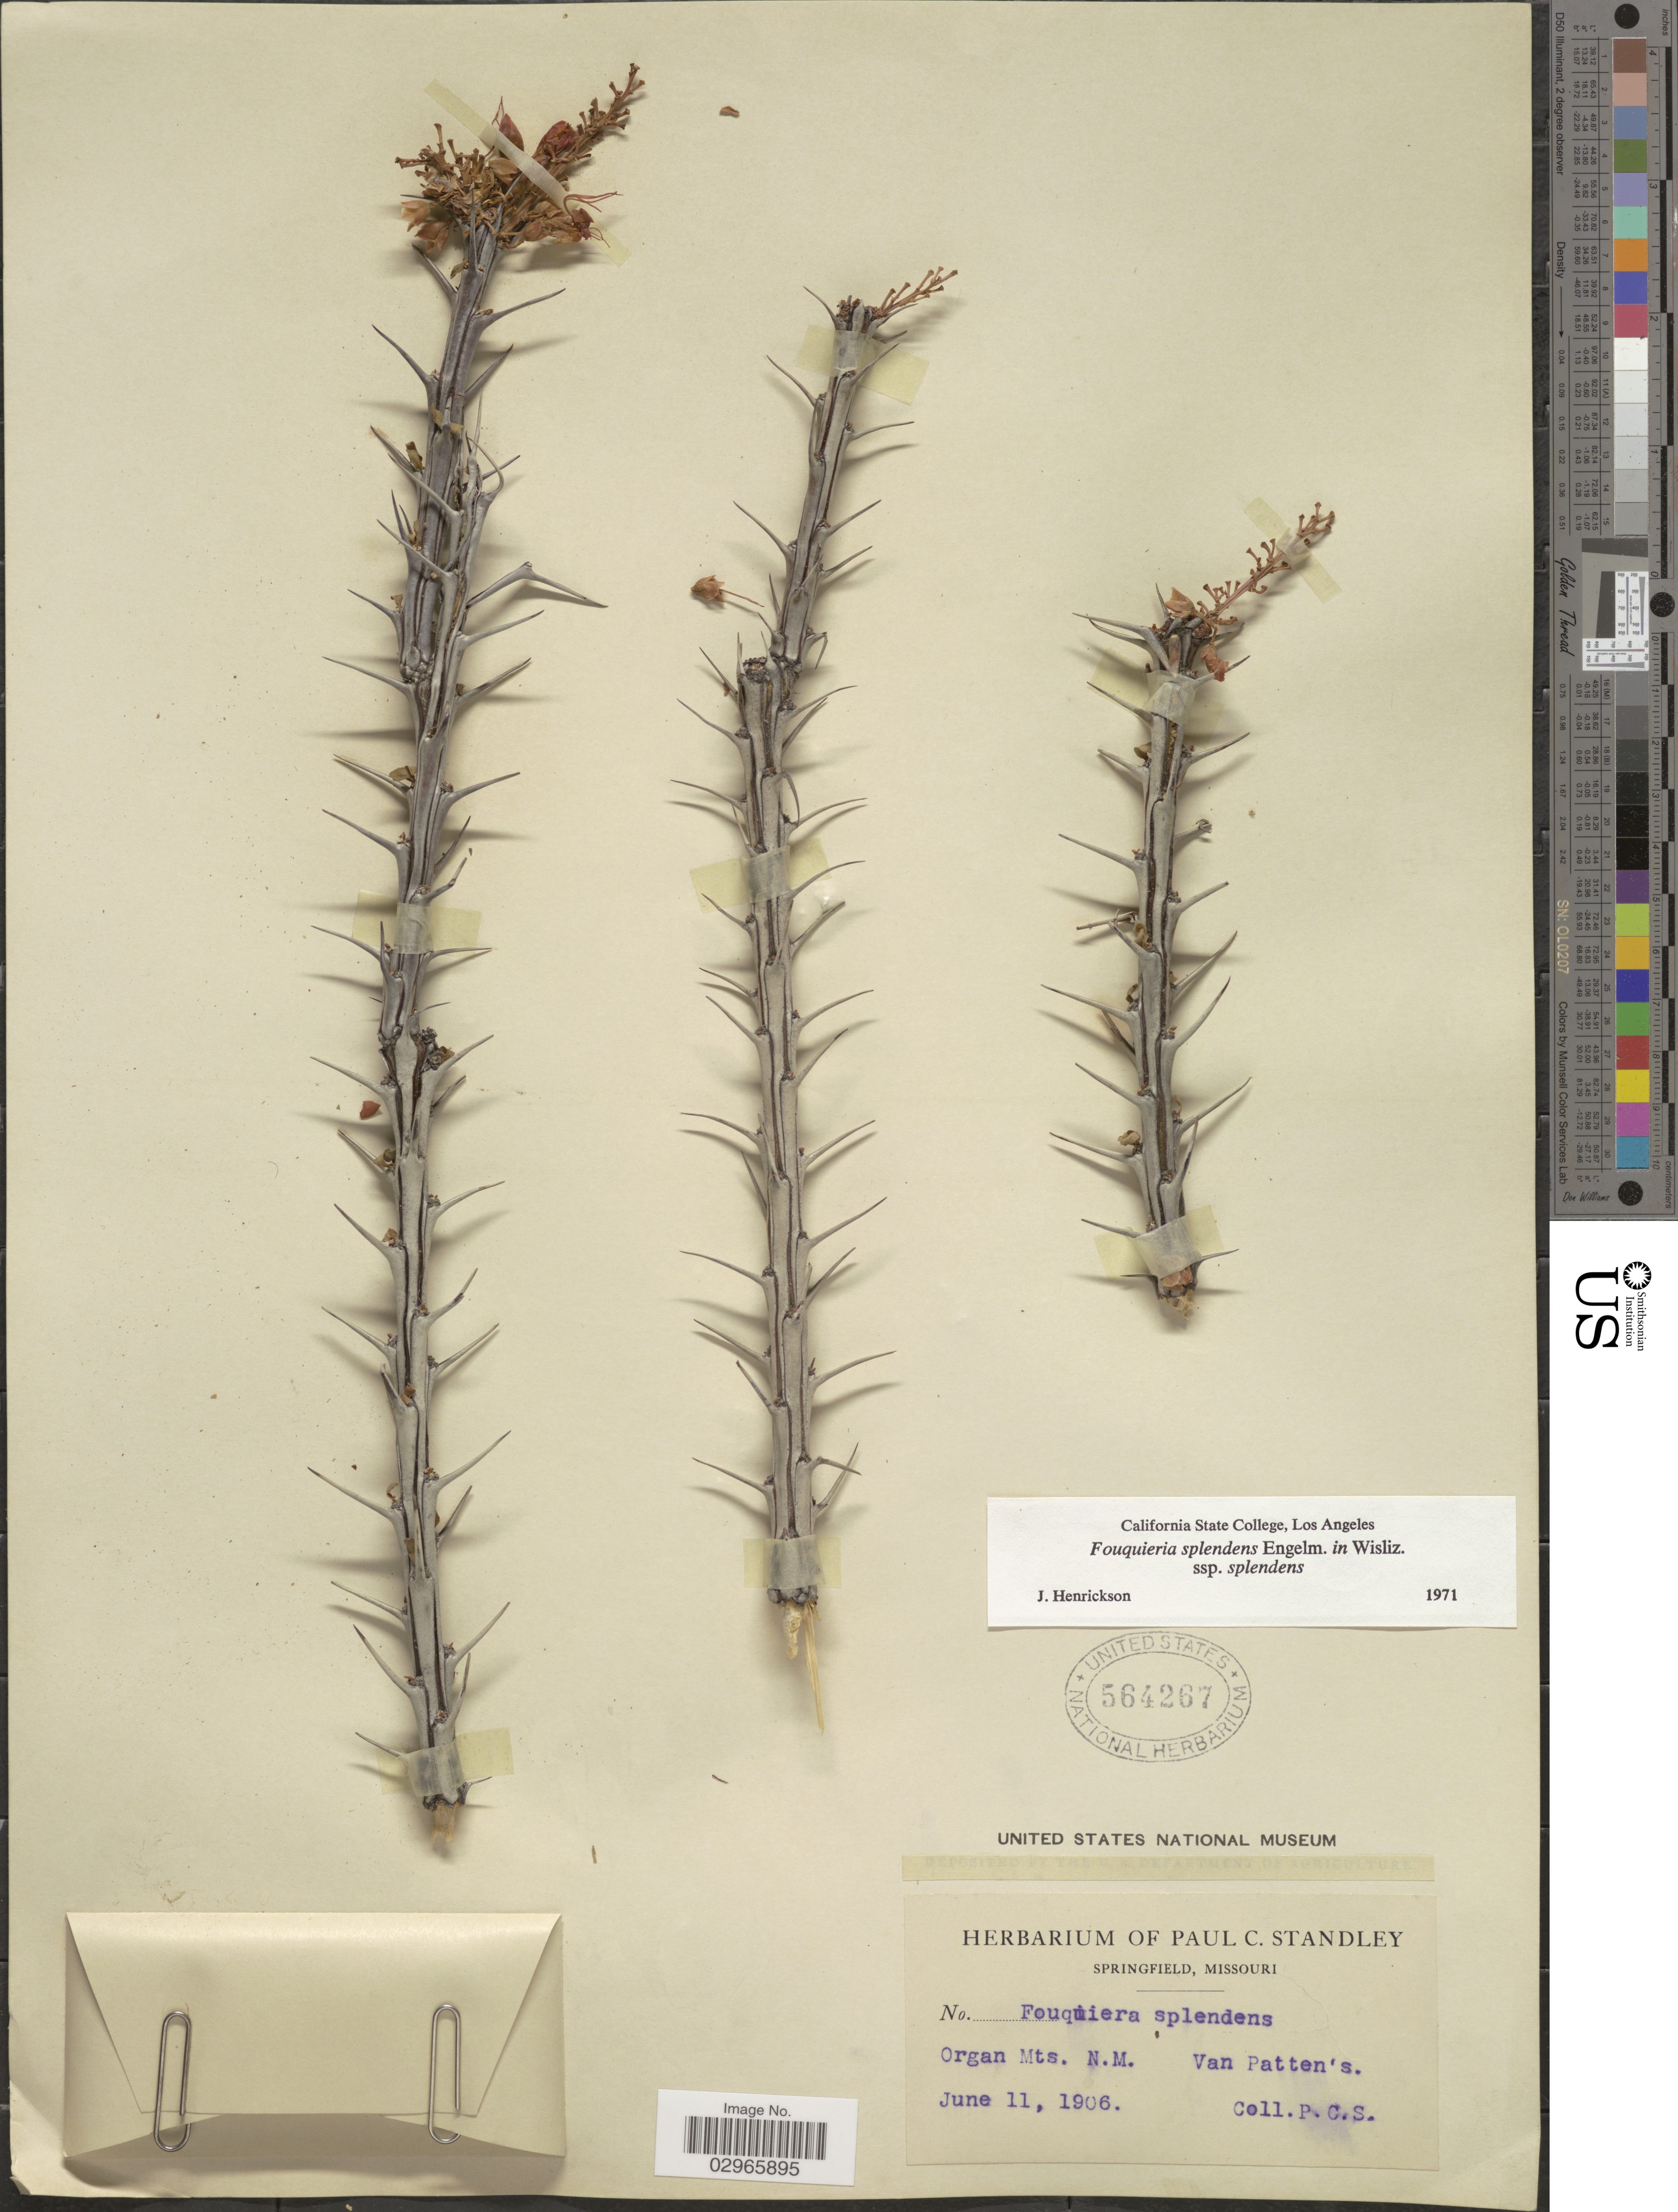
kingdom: Plantae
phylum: Tracheophyta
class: Magnoliopsida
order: Ericales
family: Fouquieriaceae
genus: Fouquieria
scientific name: Fouquieria splendens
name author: Engelm.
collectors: P. C. Standley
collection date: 1906-06-11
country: United States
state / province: New Mexico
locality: Organ Mts. Van Patten's.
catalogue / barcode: US 564267